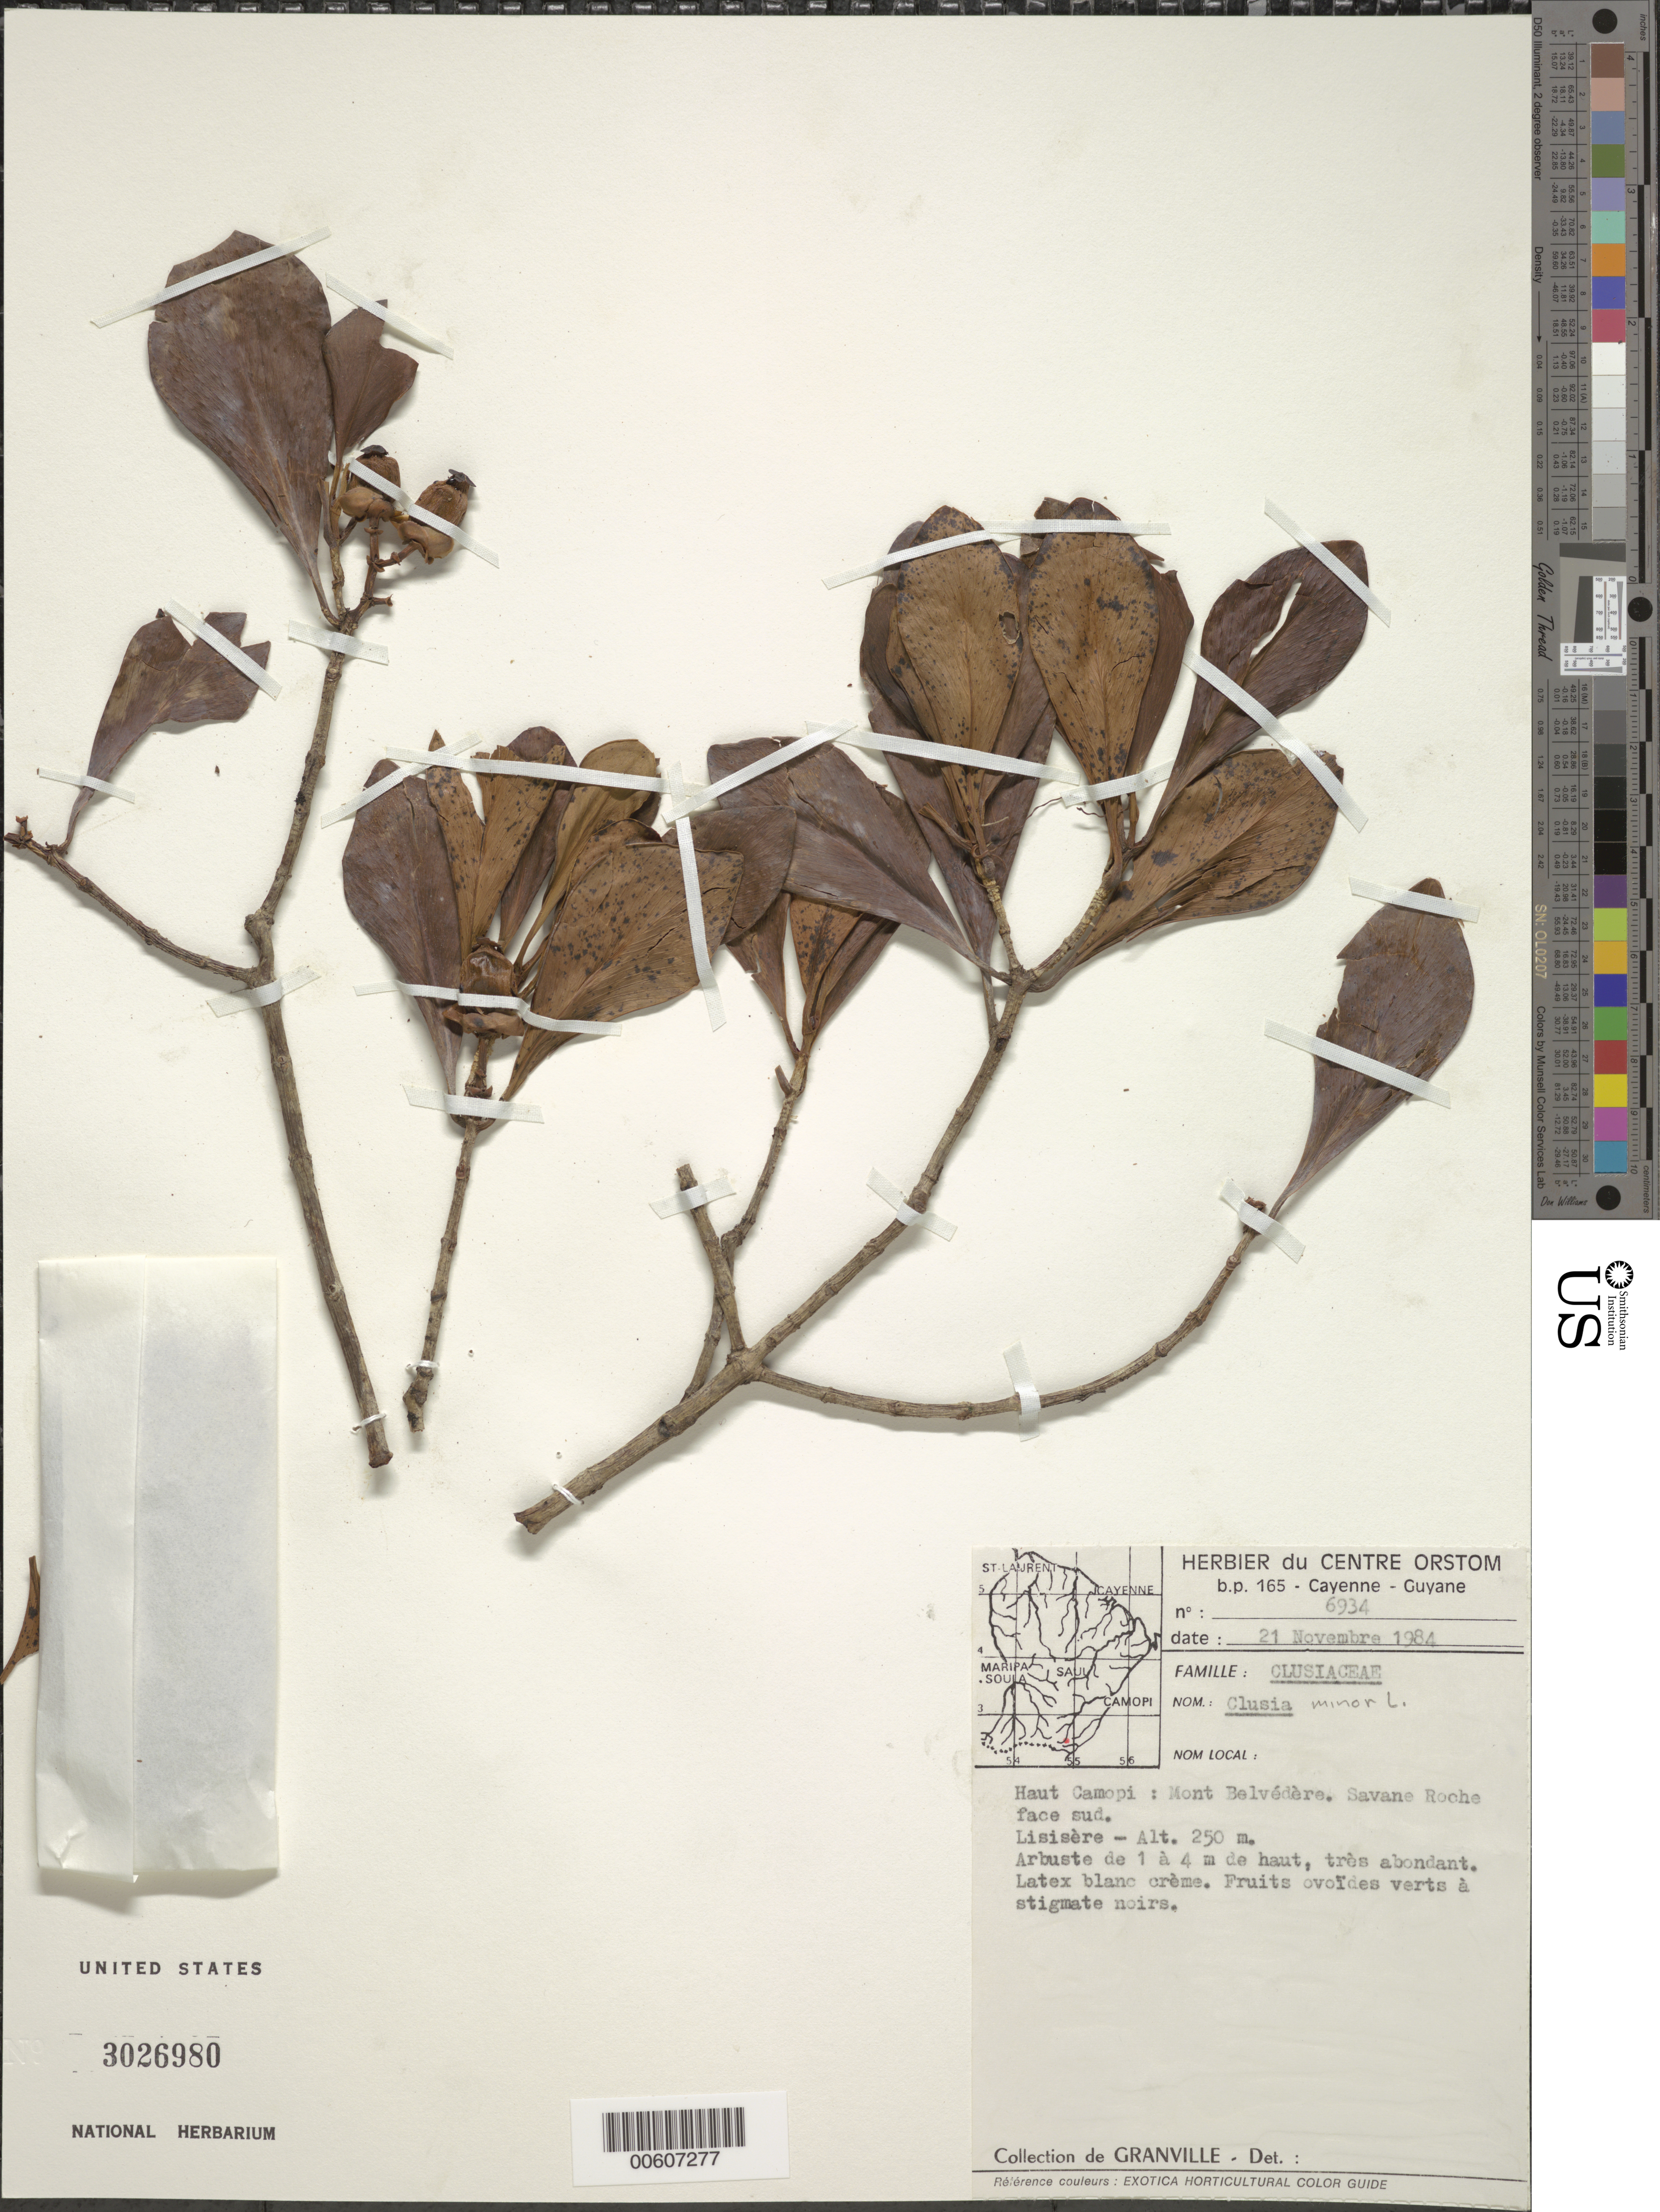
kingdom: Plantae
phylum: Tracheophyta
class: Magnoliopsida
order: Malpighiales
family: Clusiaceae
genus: Clusia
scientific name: Clusia minor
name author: L.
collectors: J.-J. de Granville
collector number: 6934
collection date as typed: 21-Nov-84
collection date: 1984-11-21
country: French Guiana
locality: Mont Belvédère, haute Camopi. Savane Roche, face sud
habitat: Lisiere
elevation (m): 250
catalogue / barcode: US 3026980